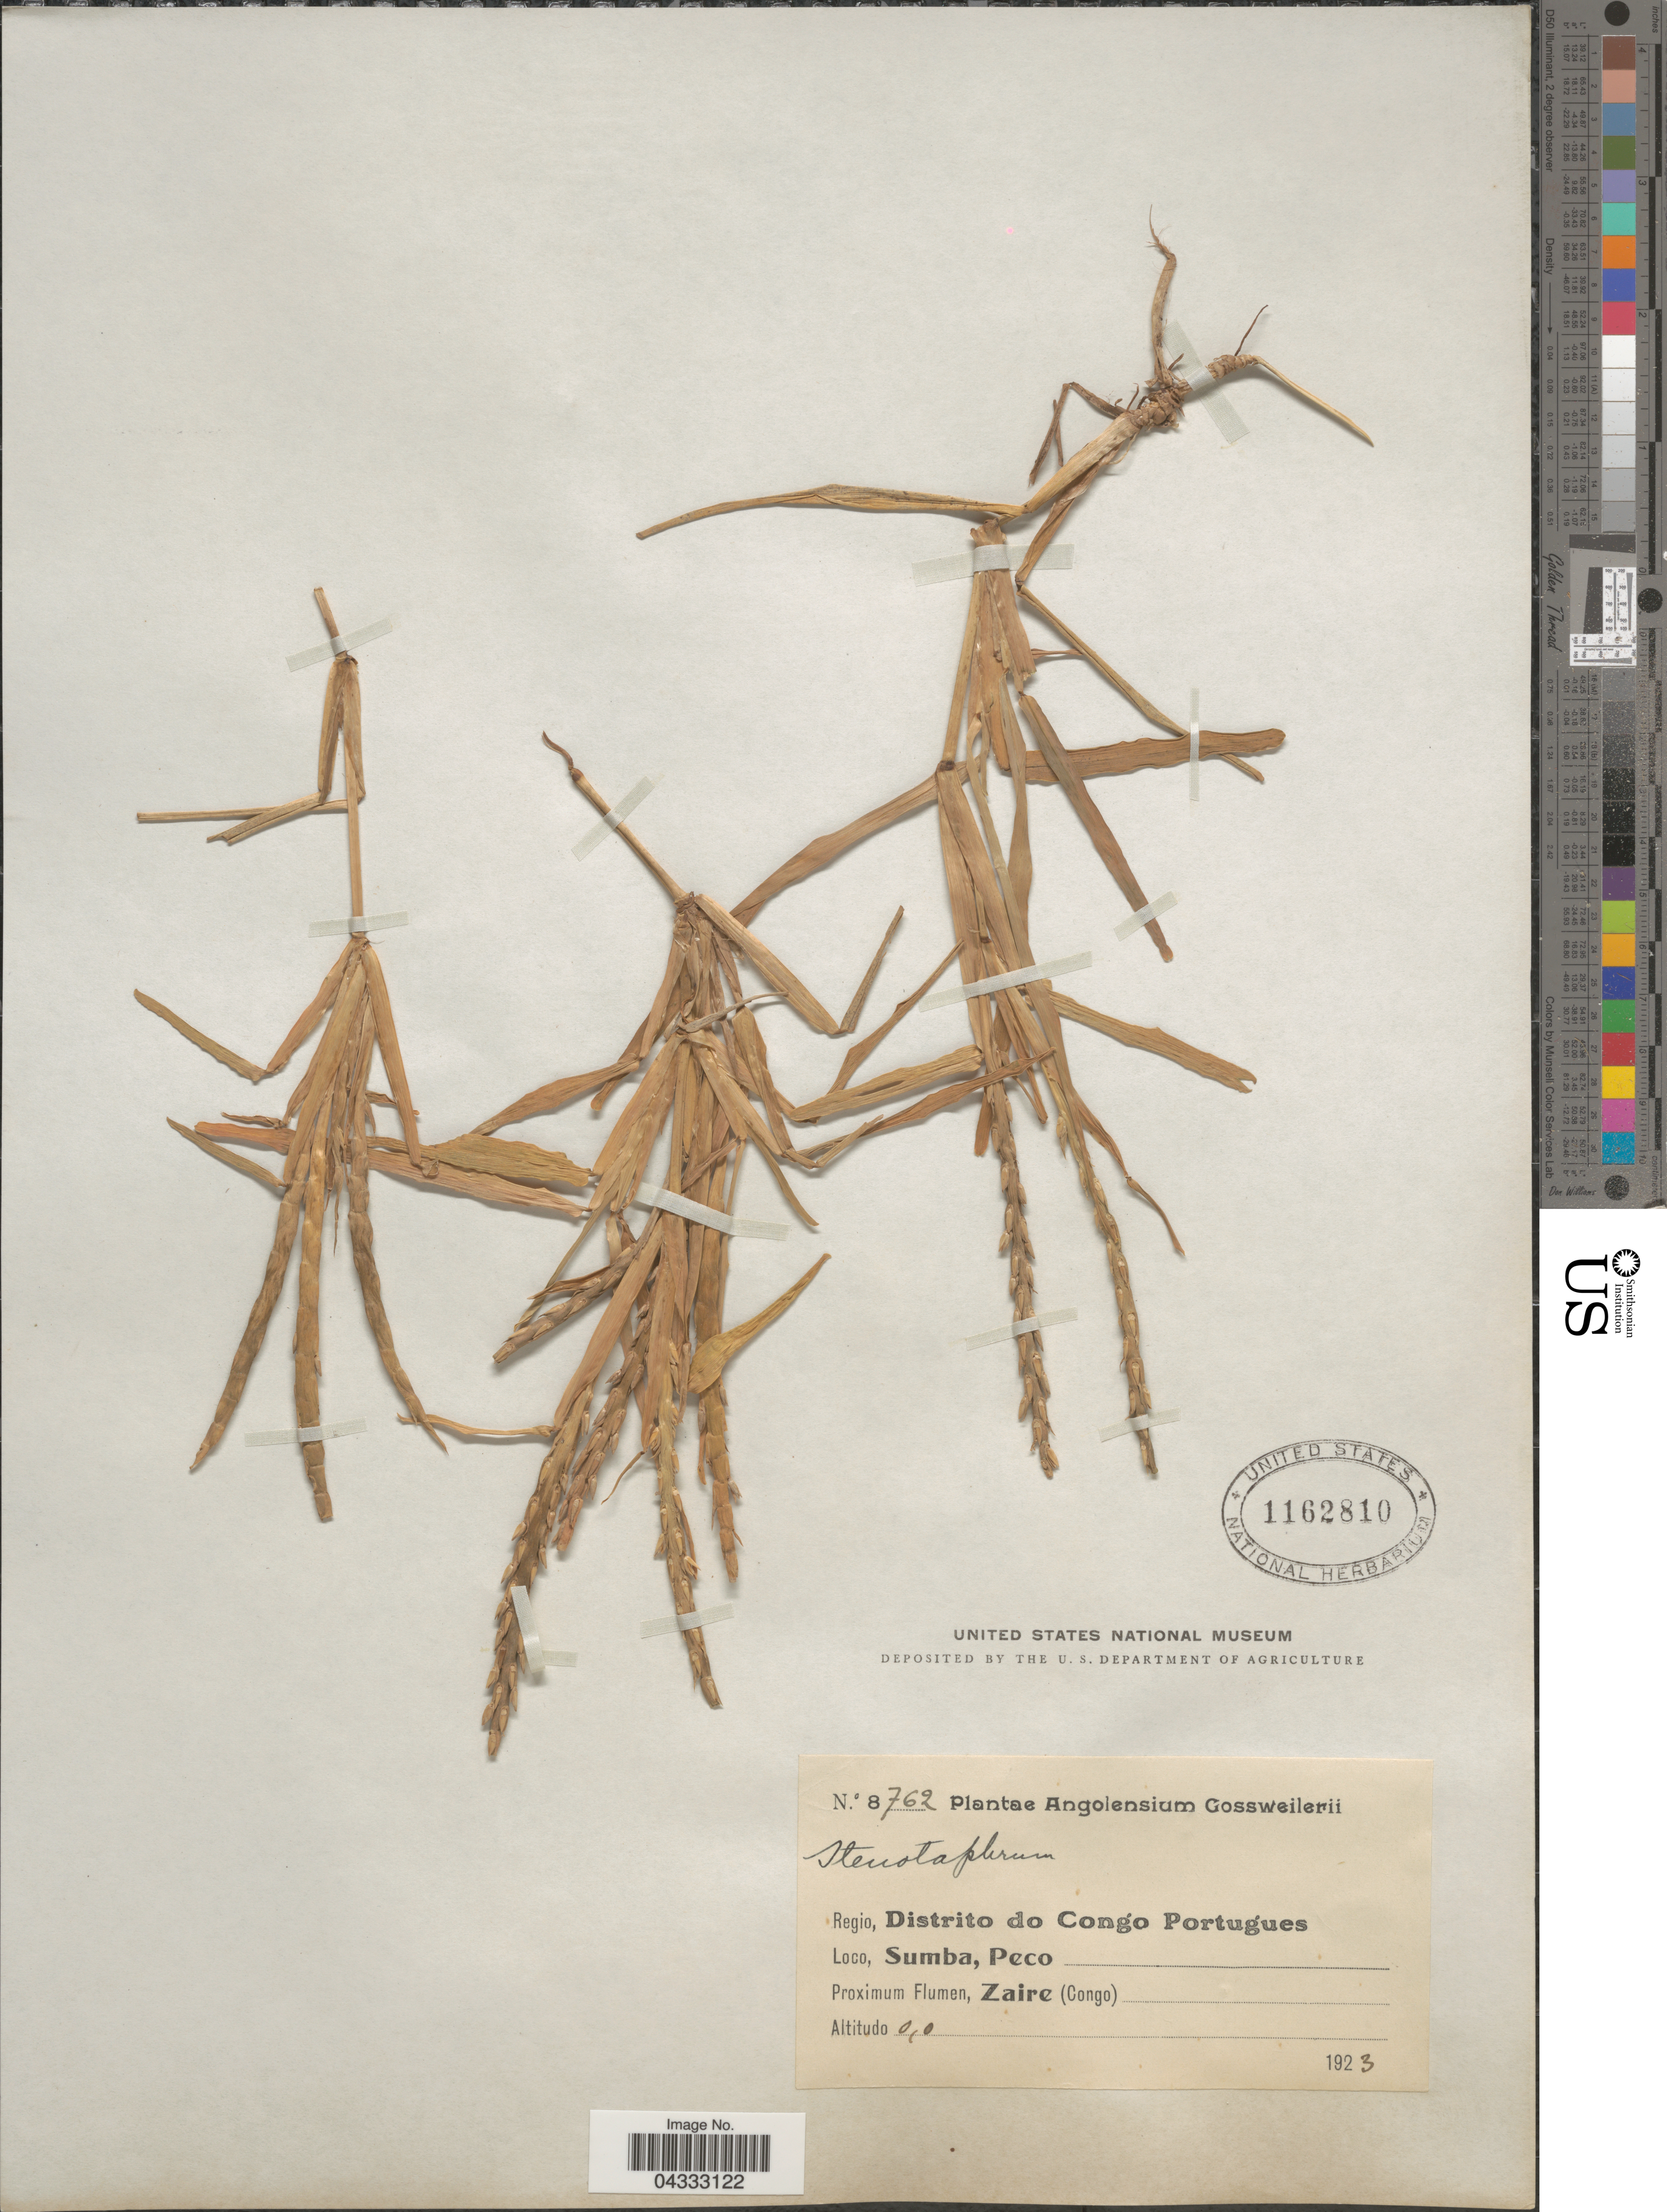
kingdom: Plantae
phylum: Tracheophyta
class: Liliopsida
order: Poales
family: Poaceae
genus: Stenotaphrum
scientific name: Stenotaphrum secundatum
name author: (Walter) Kuntze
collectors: -. Gossweiler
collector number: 8762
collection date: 1923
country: Angola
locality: Regio, Distrito do Congo Portugues. Sumba, Peco. Proximum Flumen, Zaire (Congo).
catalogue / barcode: US 1162810